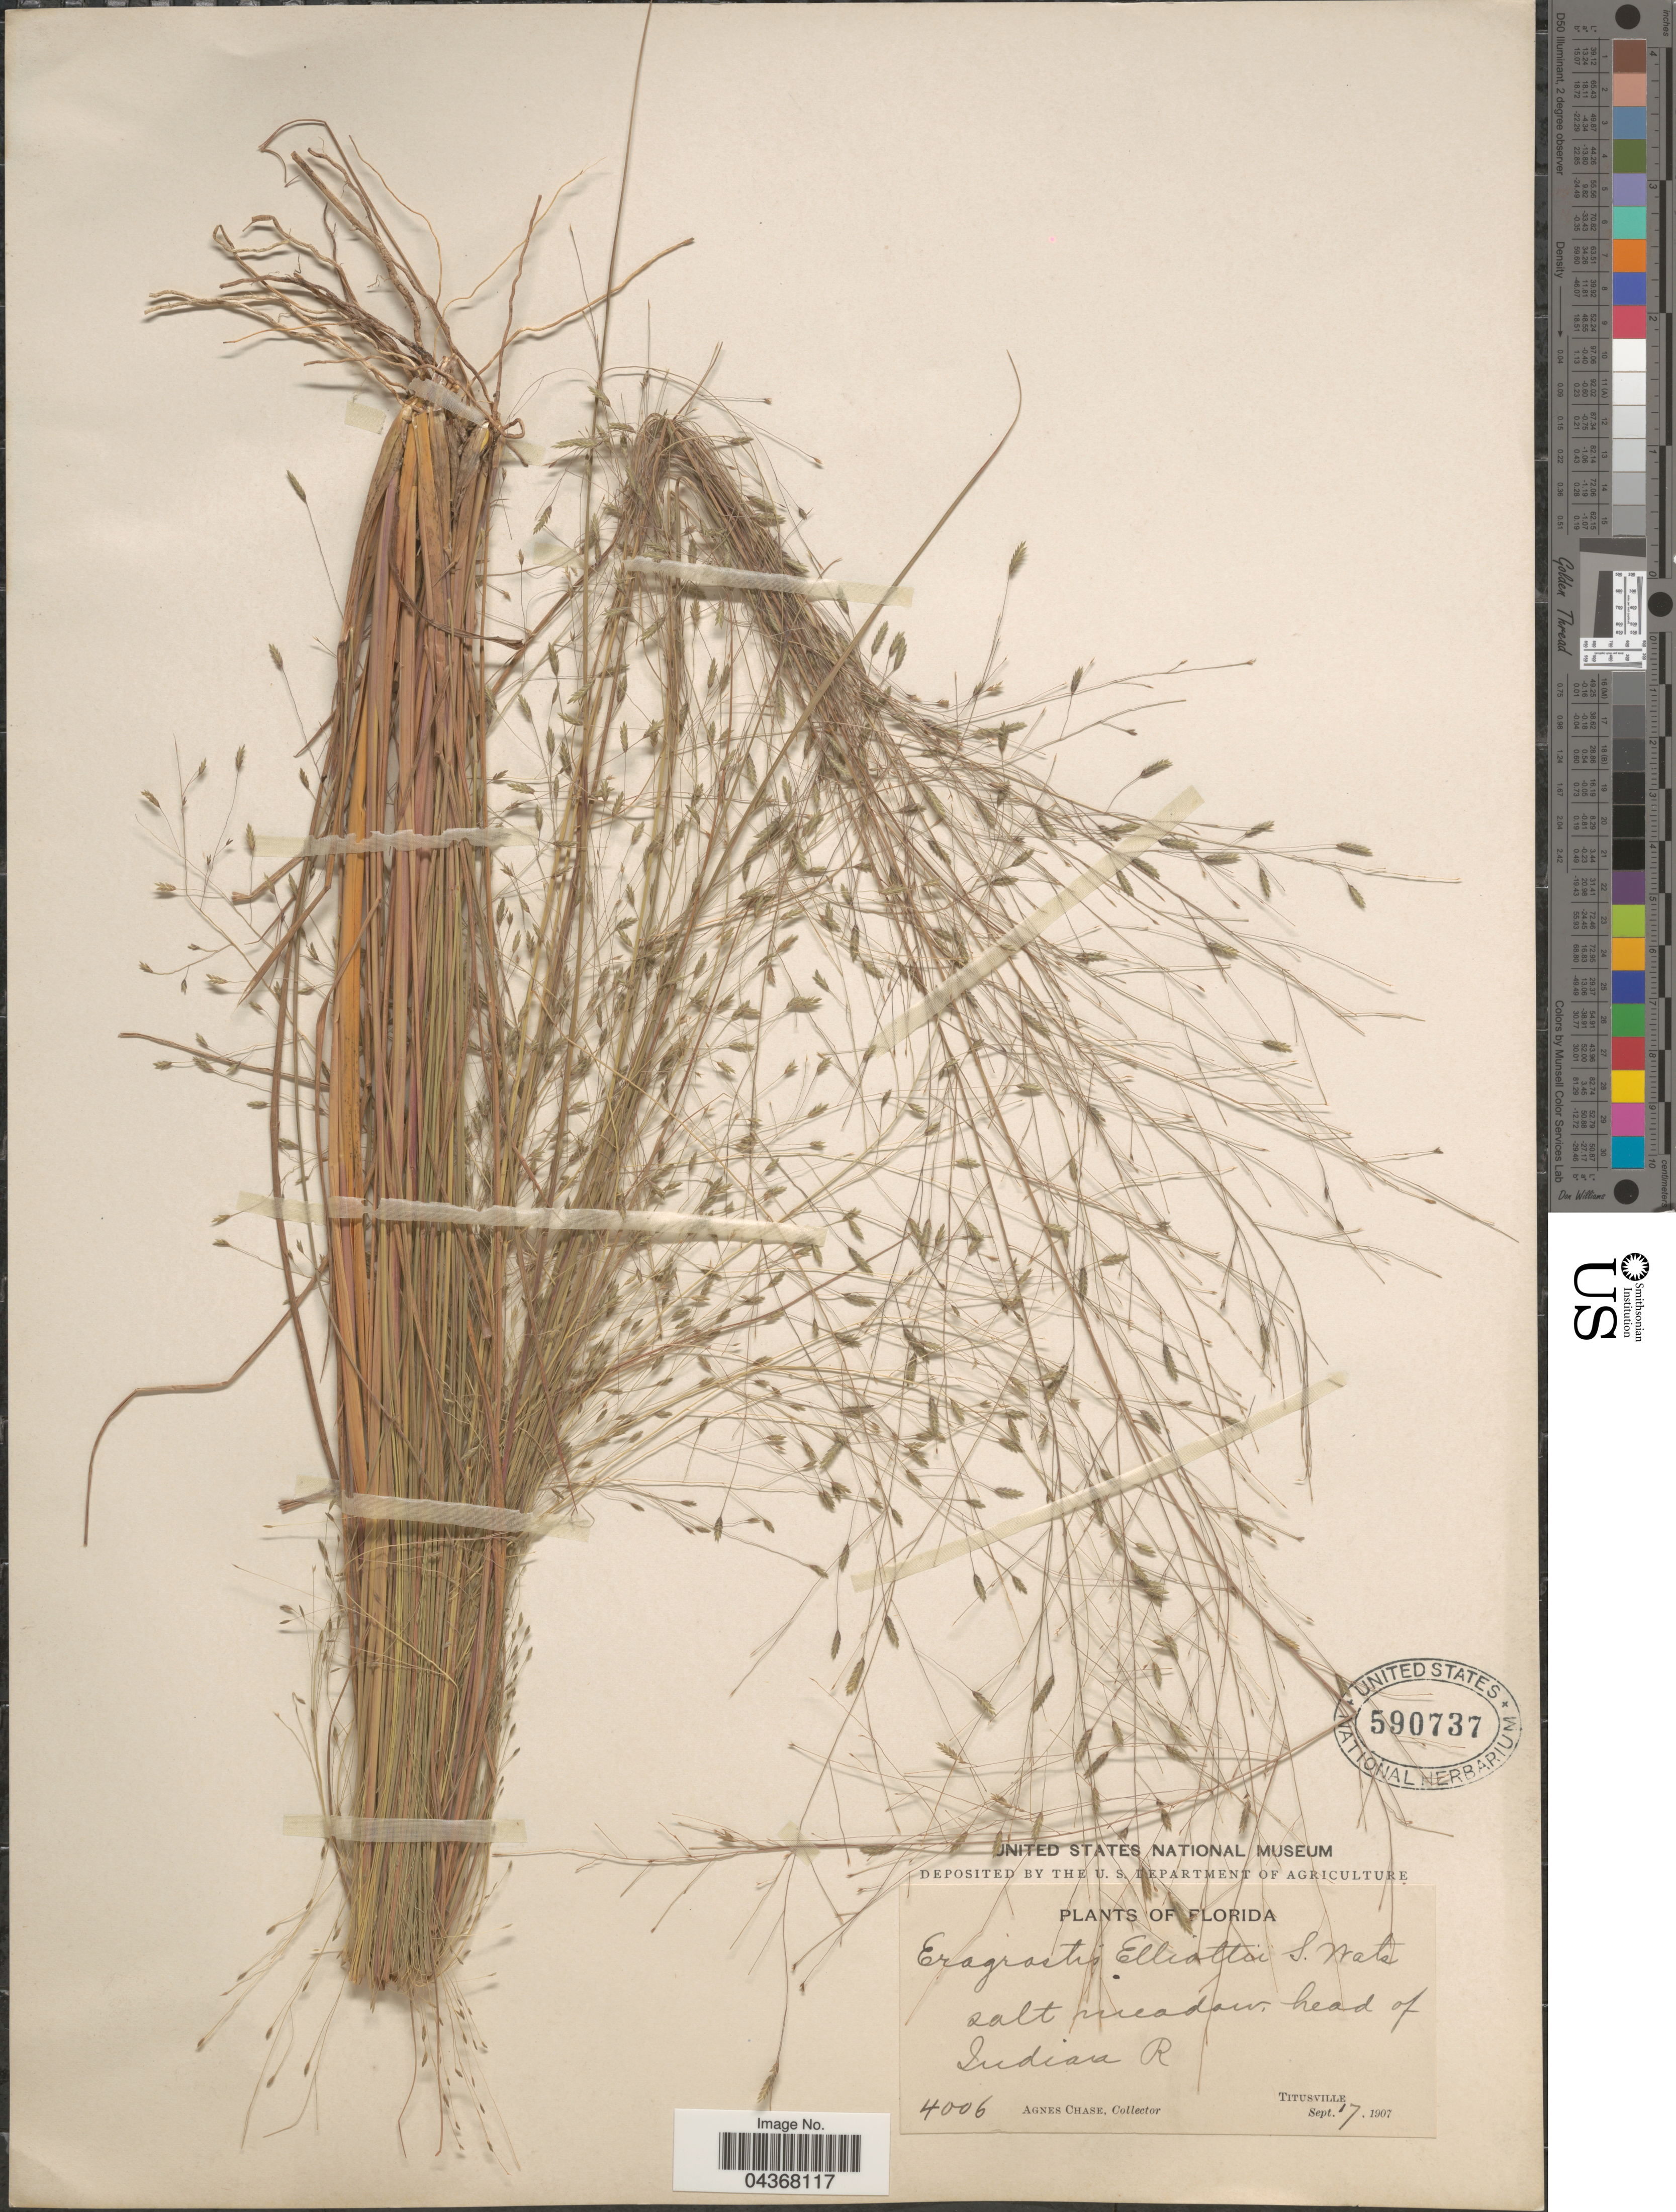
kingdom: Plantae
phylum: Tracheophyta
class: Liliopsida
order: Poales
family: Poaceae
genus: Eragrostis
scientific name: Eragrostis elliottii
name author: S. Watson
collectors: A. Chase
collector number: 4006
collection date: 1907-09-17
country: United States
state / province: Florida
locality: Salt meadow, head of Indian R. Titusville.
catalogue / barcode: US 590737